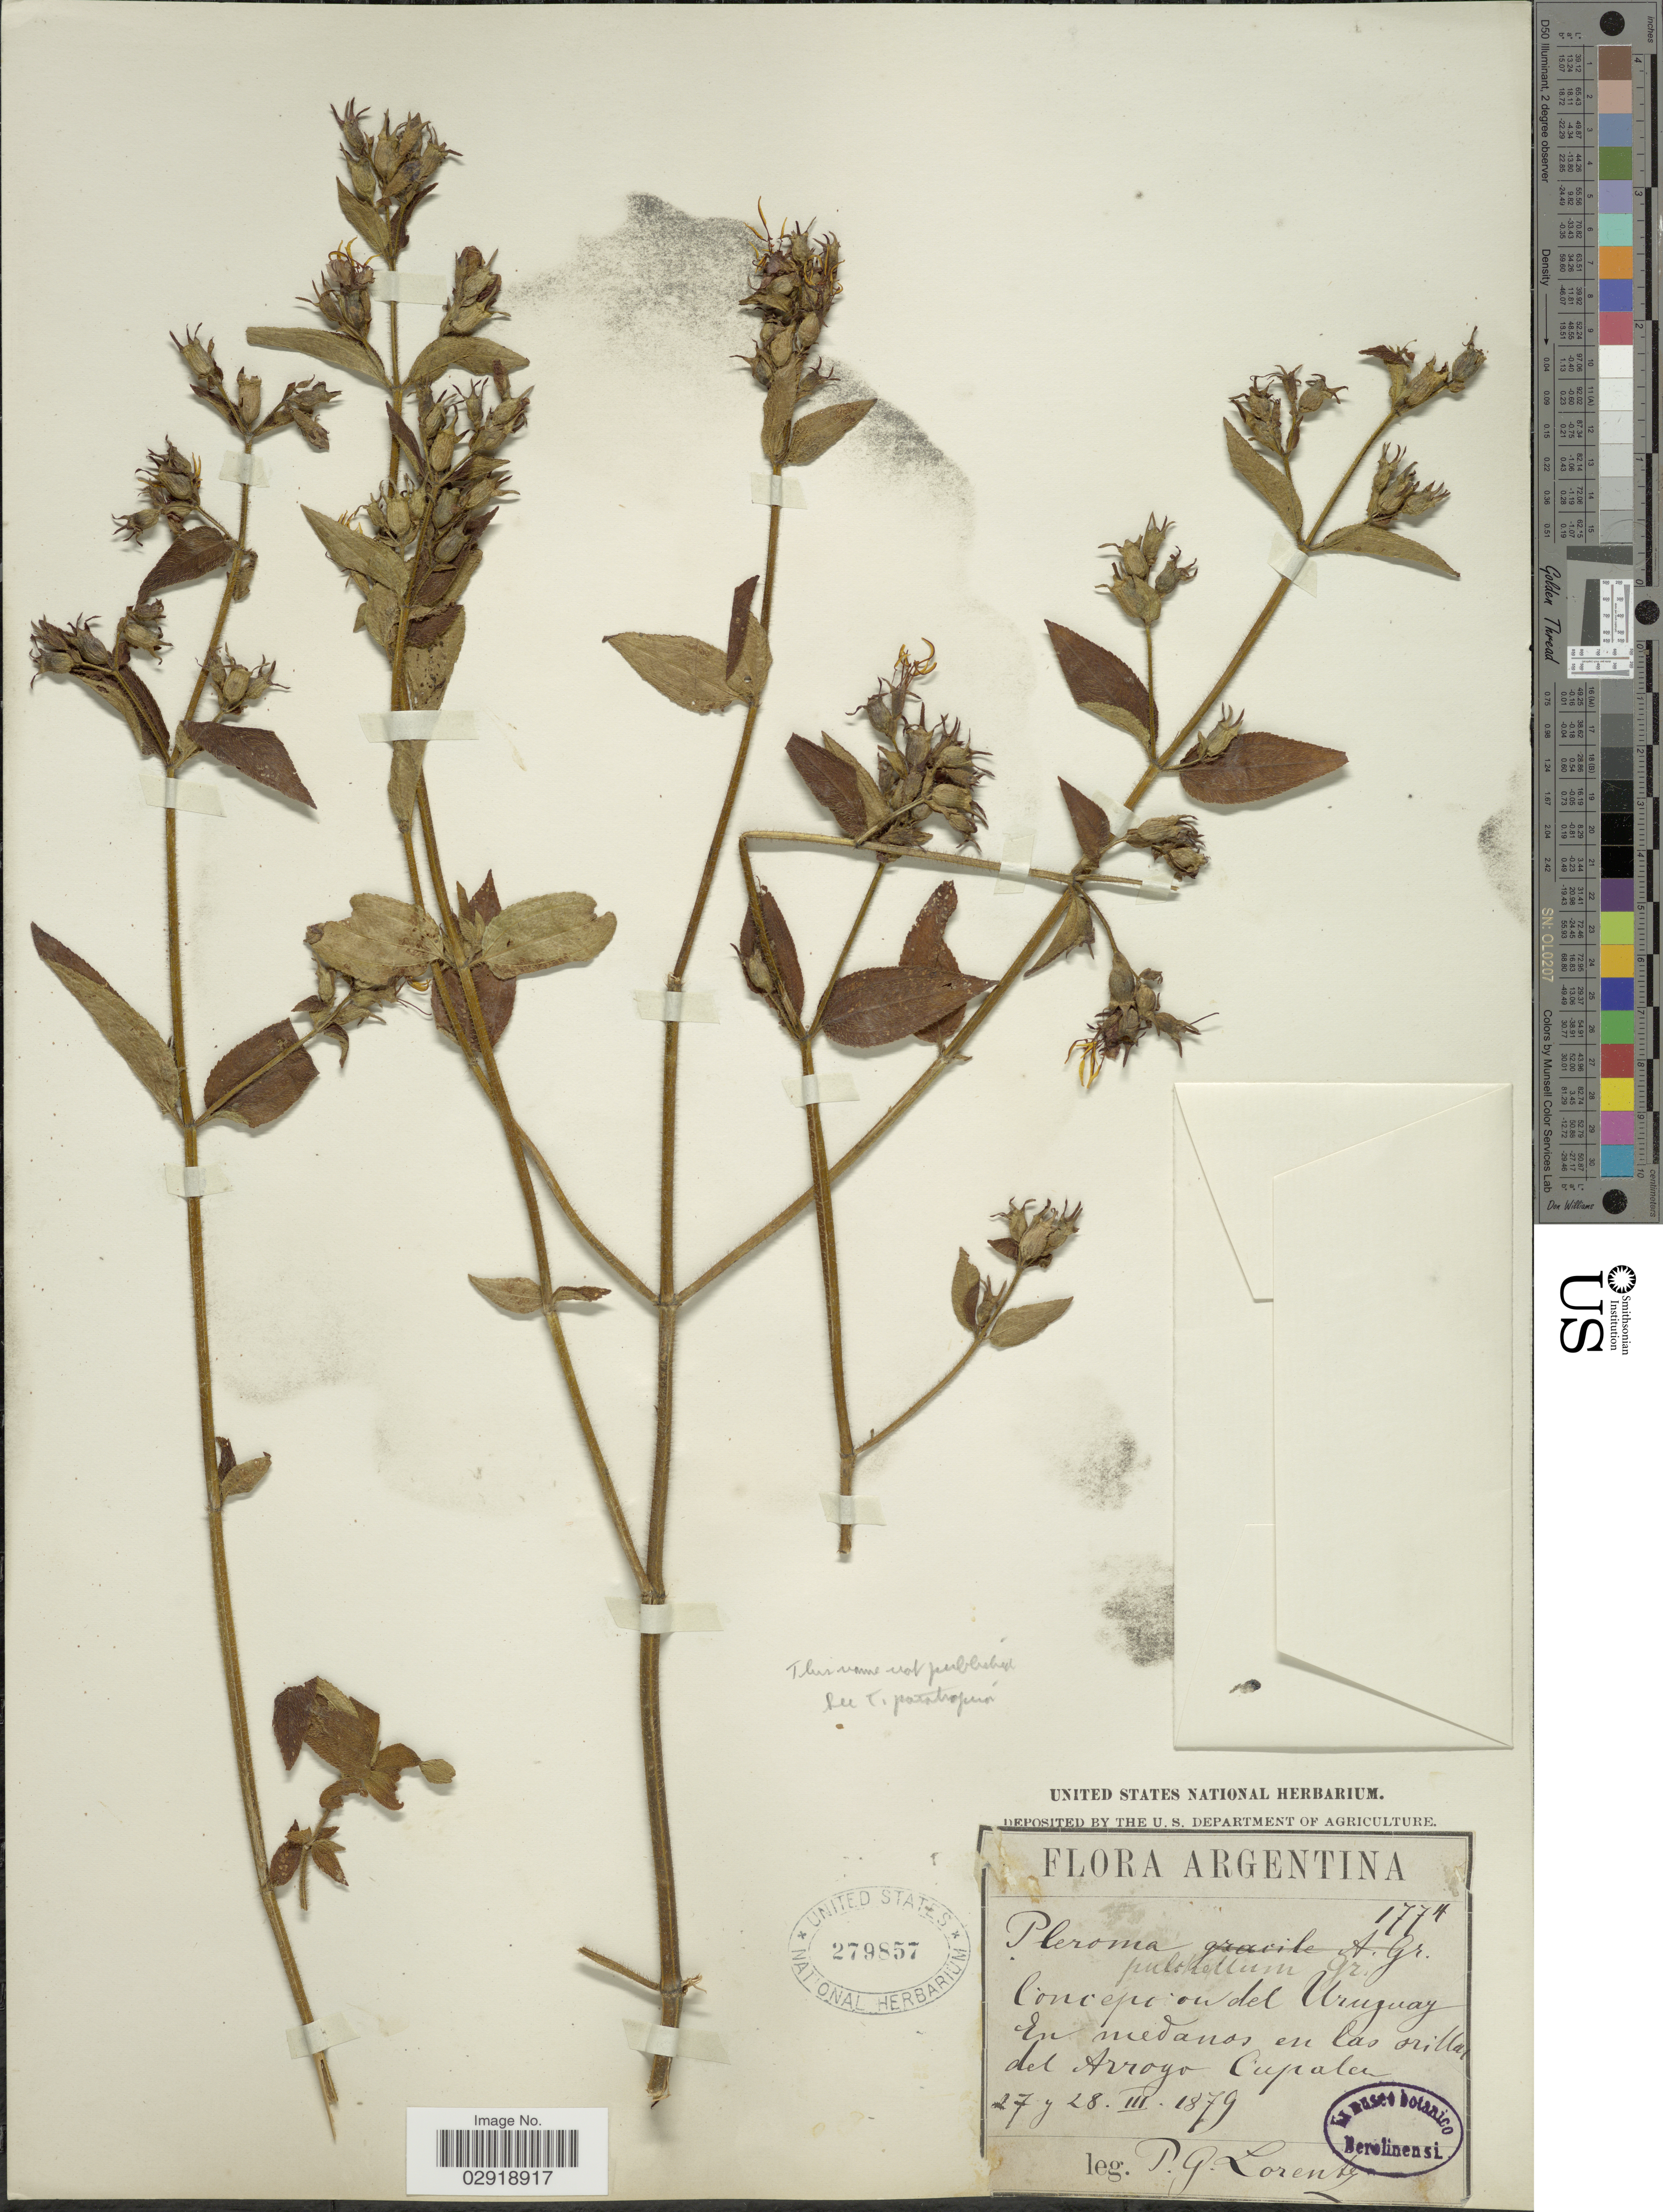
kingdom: Plantae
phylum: Tracheophyta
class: Magnoliopsida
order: Myrtales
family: Melastomataceae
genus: Chaetogastra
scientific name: Chaetogastra paratropica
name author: (Griseb.) P.J.F. Guim. & Michelang.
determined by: Strong, Mark T., (BOT), Smithsonian Institution - National Museum of Natural History (UNITED STATES)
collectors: P. G. Lorentz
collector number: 1774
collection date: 1879-03-27/1879-03-28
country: Argentina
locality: Concepcion del Uruguay En medanos en las orillas del Arroyo Cupalen.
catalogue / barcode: US 279857